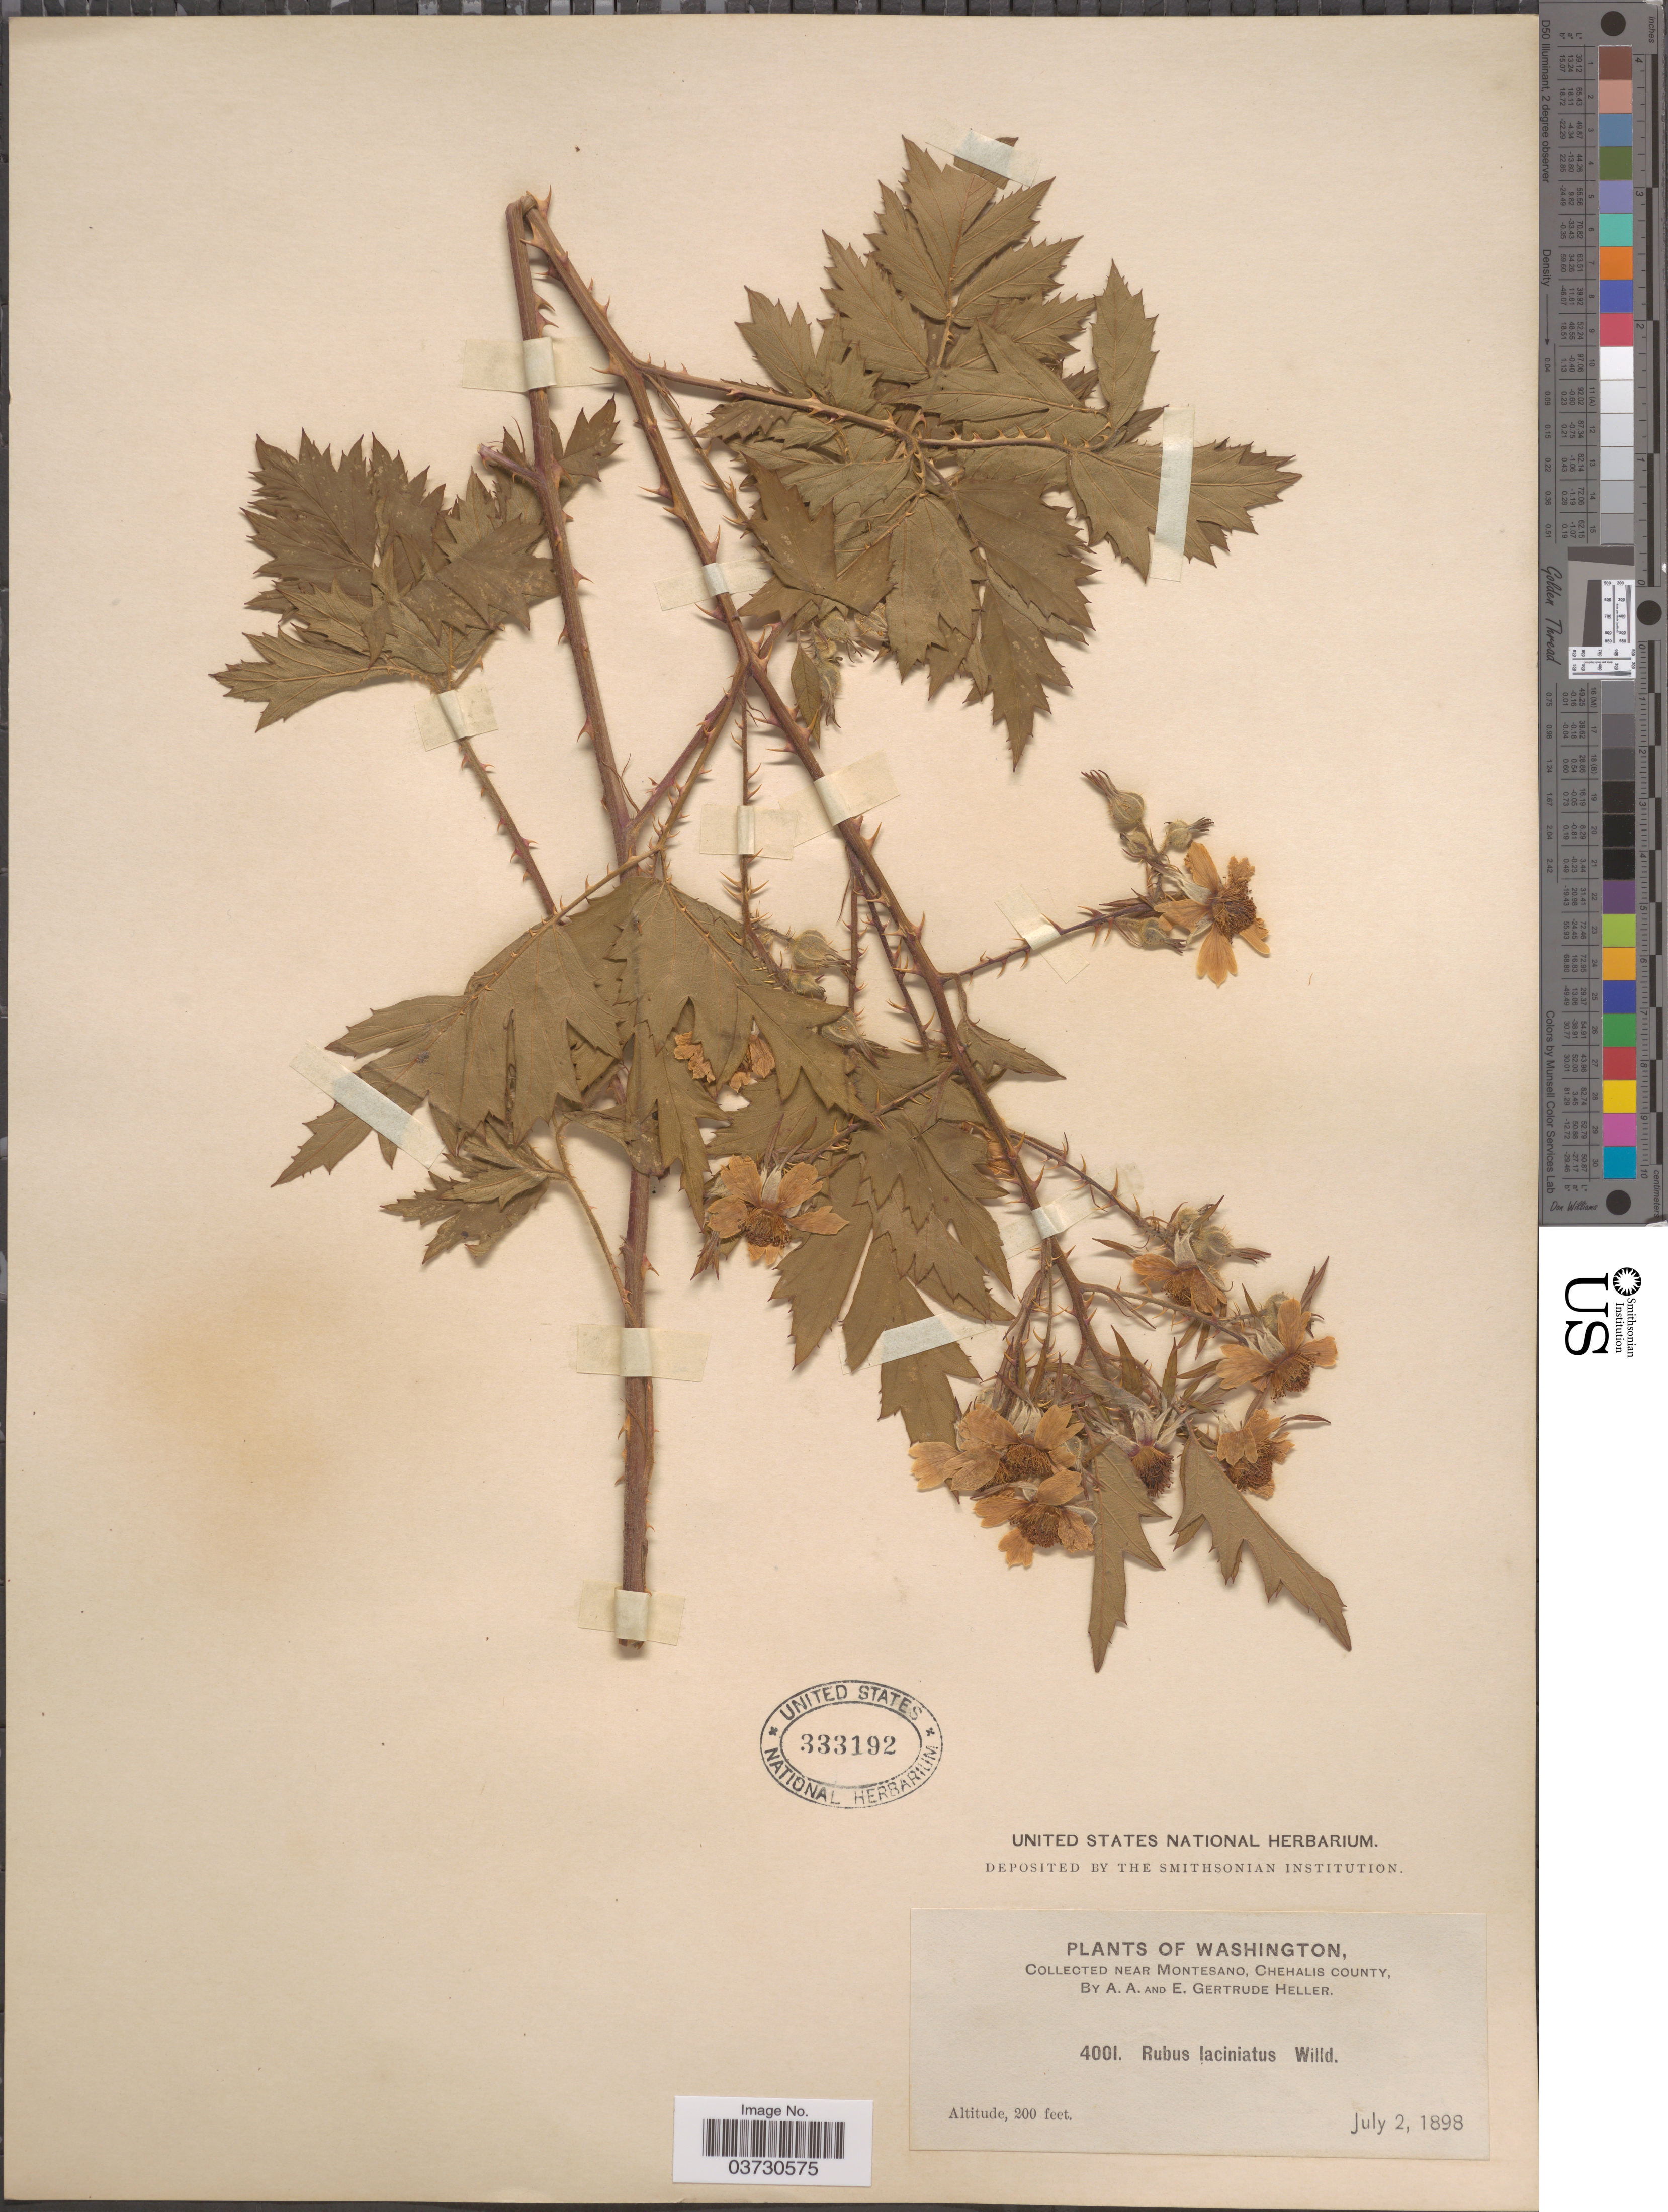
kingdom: Plantae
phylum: Tracheophyta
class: Magnoliopsida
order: Rosales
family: Rosaceae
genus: Rubus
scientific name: Rubus laciniatus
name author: Willd.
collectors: A. A. Heller & E. G. Heller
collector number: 4001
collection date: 1898-07-02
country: United States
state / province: Washington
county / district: Grays Harbor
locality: Near Montesano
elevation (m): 61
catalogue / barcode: US 333192